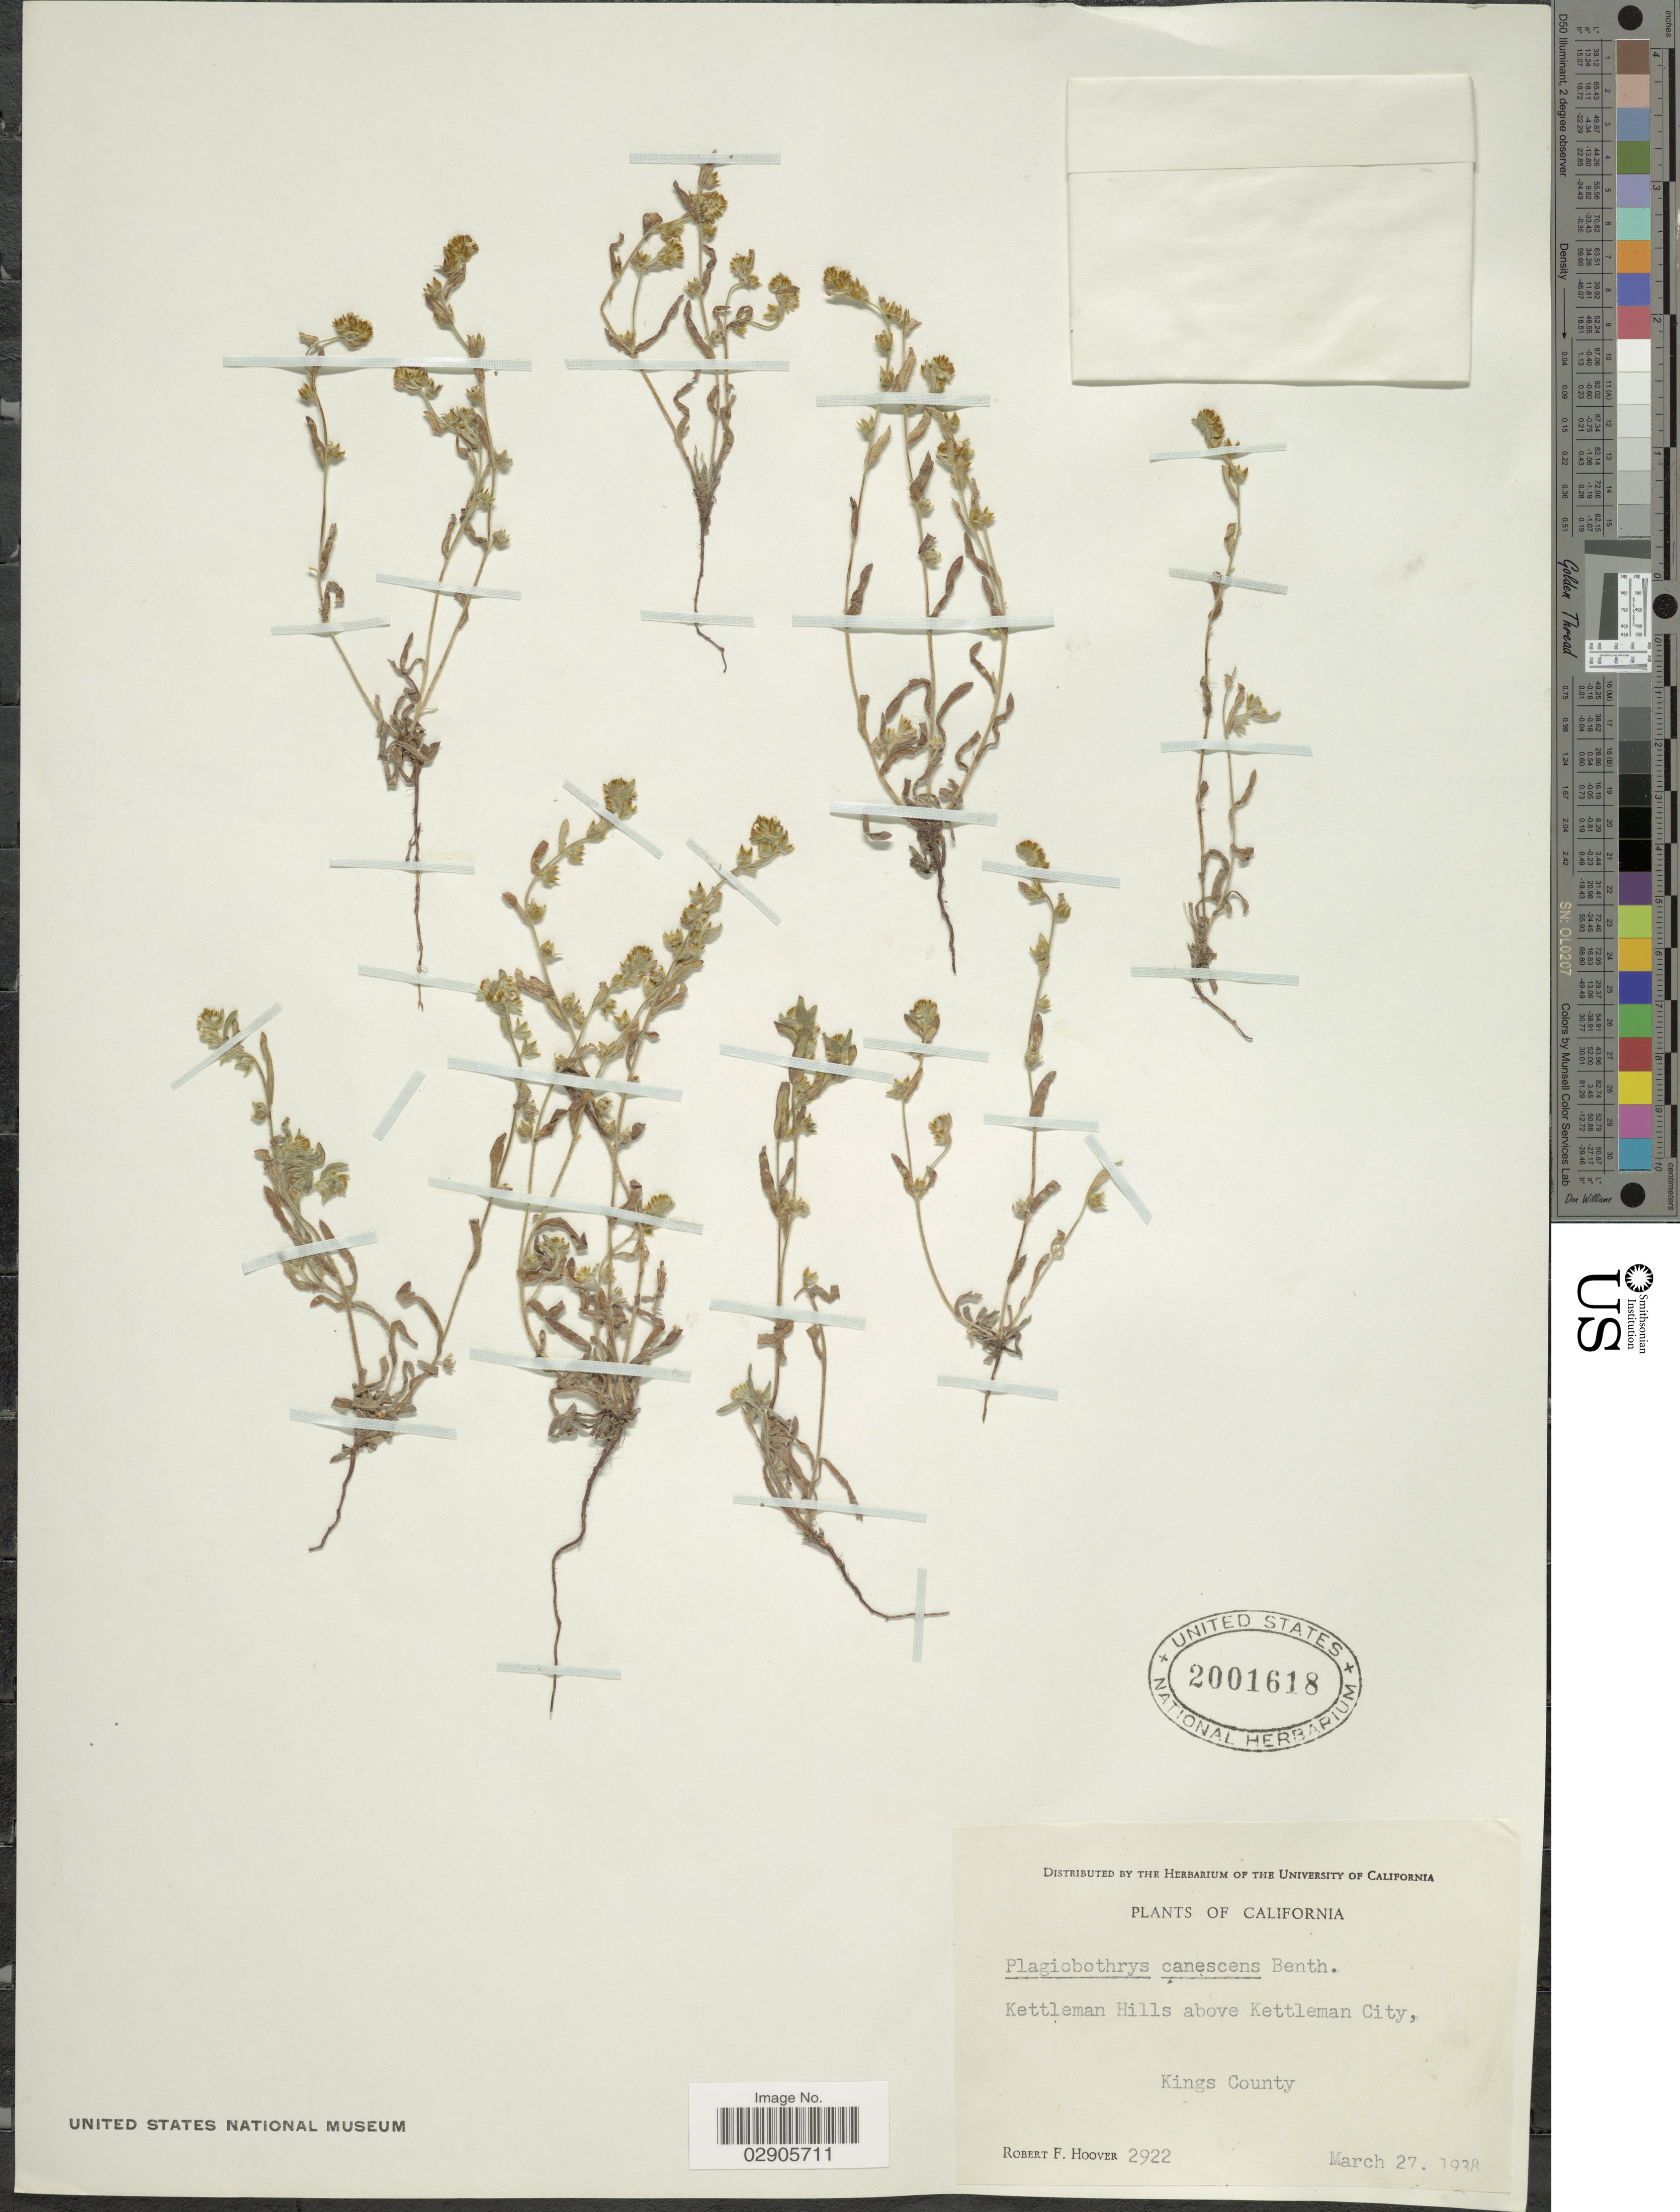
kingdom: Plantae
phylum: Tracheophyta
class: Magnoliopsida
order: Boraginales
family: Boraginaceae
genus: Plagiobothrys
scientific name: Plagiobothrys canescens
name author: Benth.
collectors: R. F. Hoover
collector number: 2922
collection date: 1938-03-27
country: United States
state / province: California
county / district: Kings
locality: Kettleman Hills above Kettleman City, Kings County.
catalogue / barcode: US 2001618